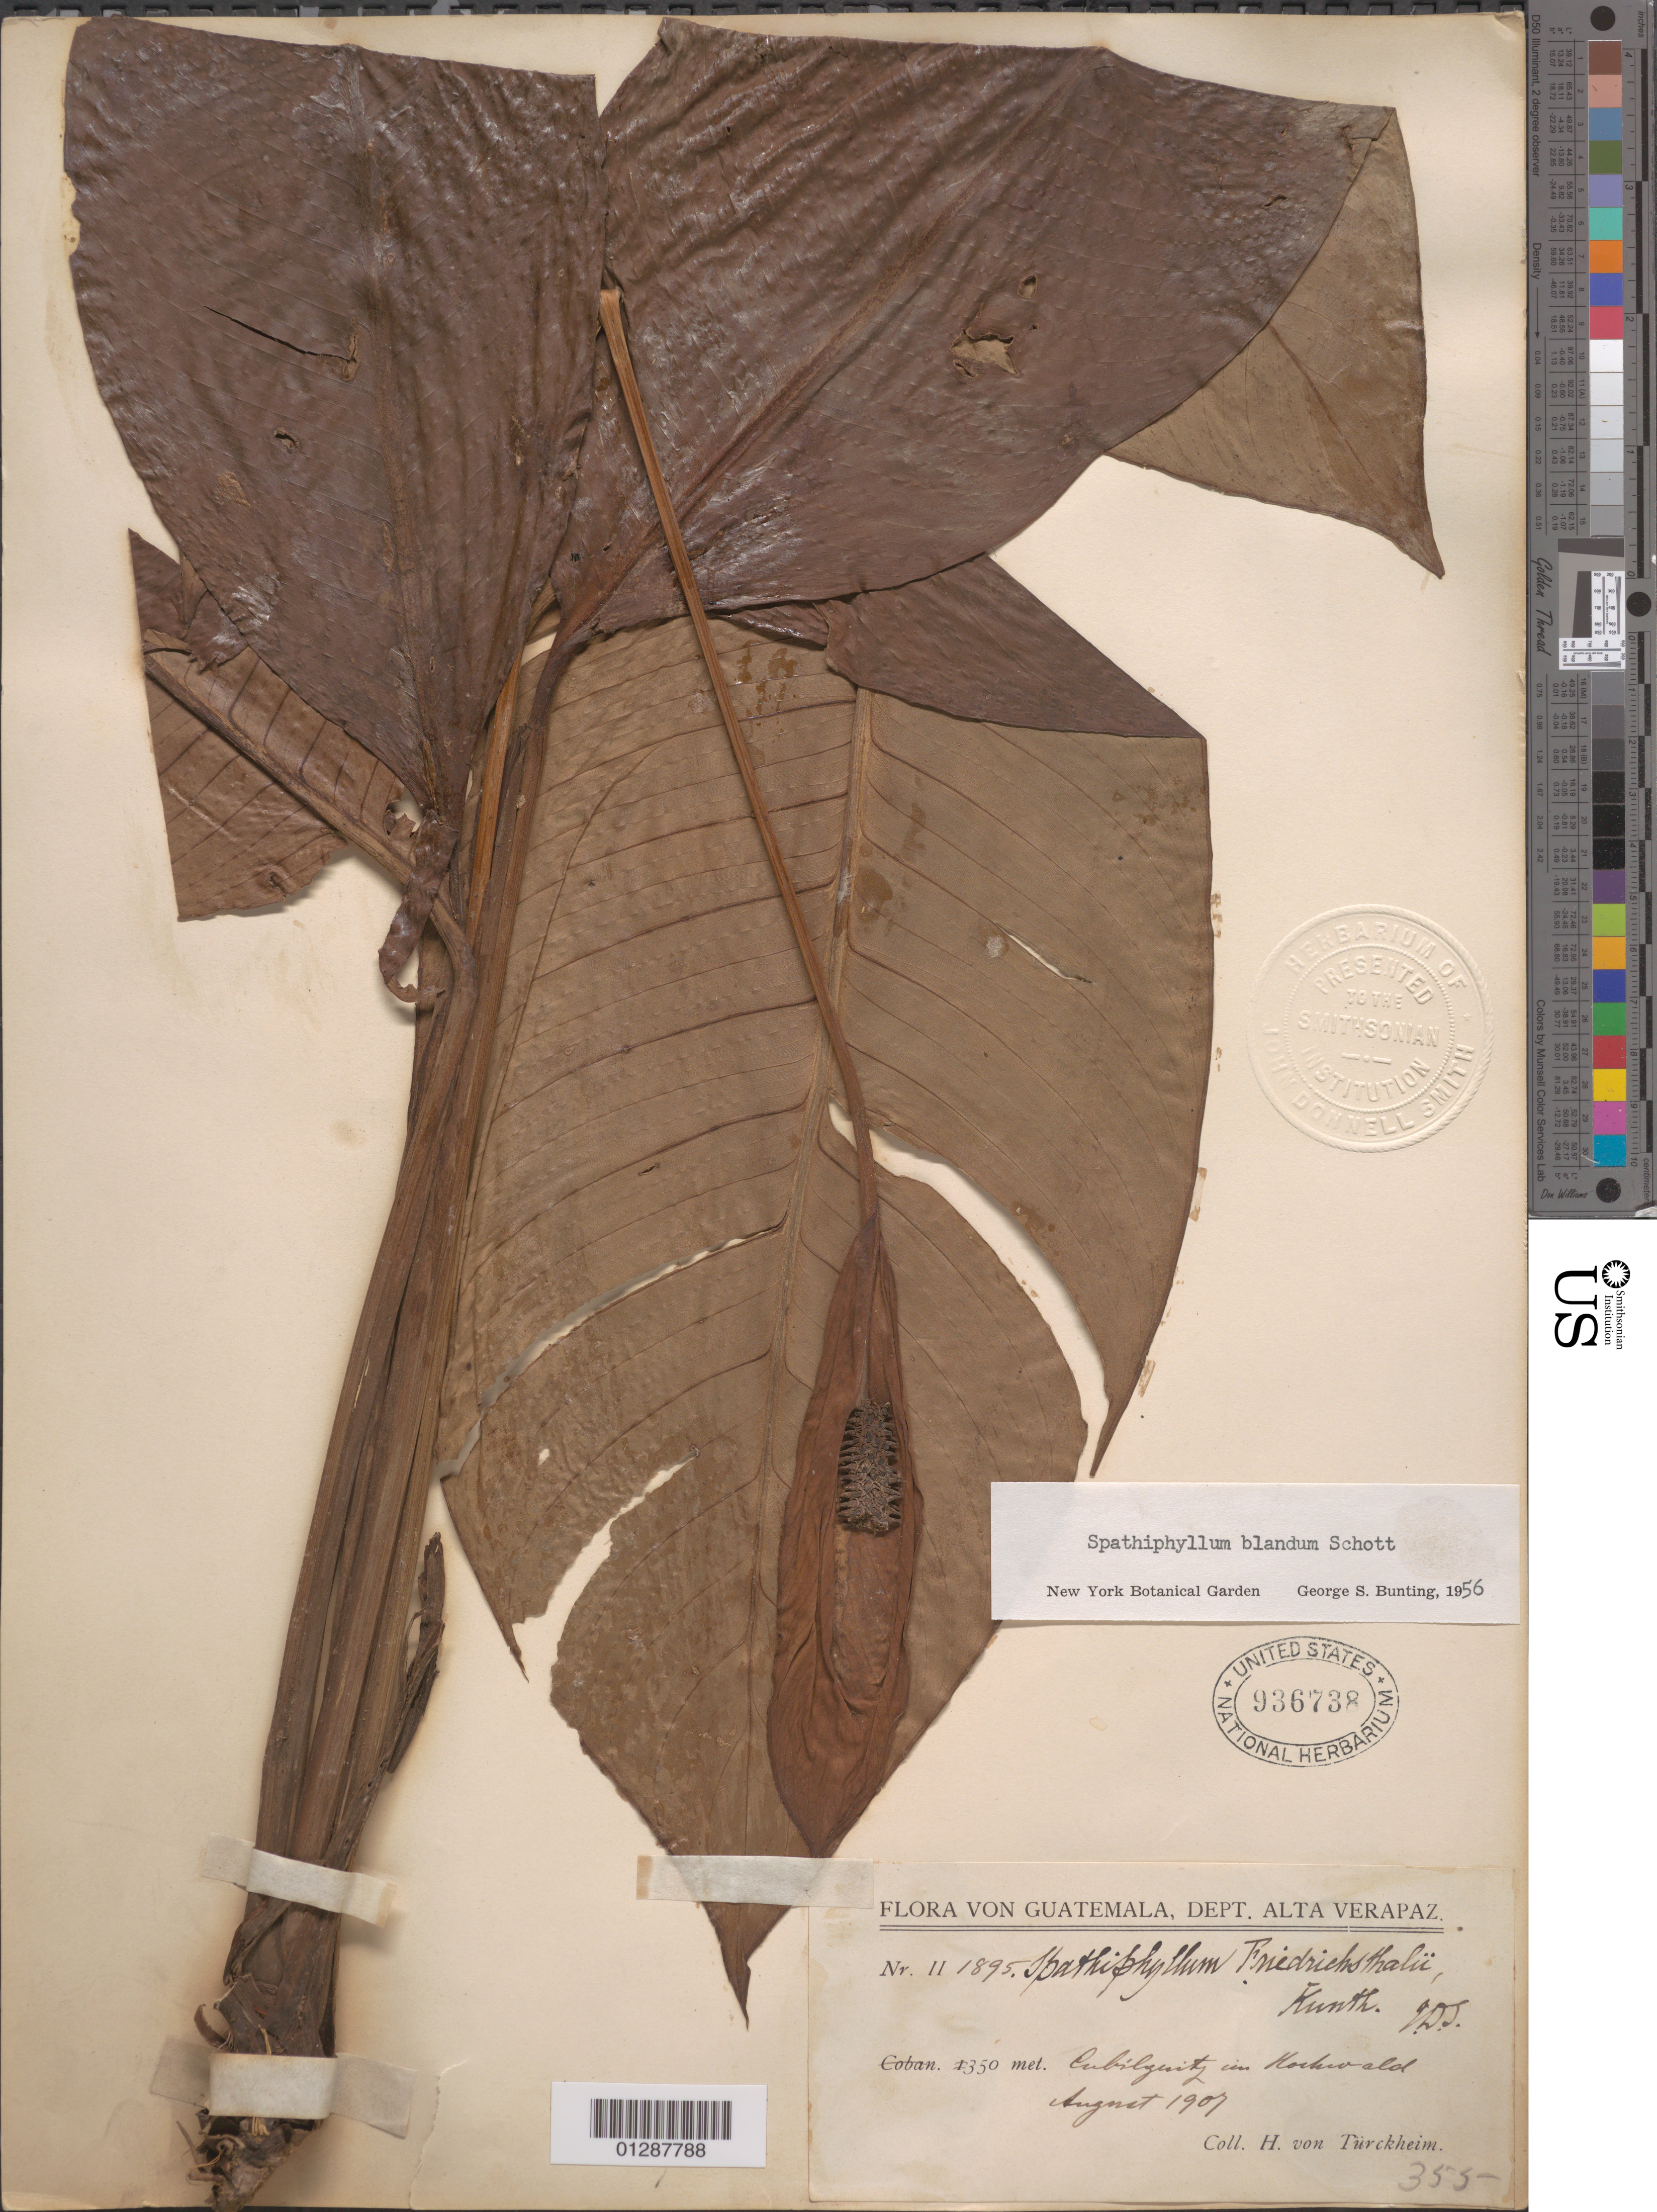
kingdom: Plantae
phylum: Tracheophyta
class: Liliopsida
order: Alismatales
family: Araceae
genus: Spathiphyllum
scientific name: Spathiphyllum blandum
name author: Schott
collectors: H. von Türckheim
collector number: II 1895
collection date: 1907-08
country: Guatemala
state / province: Alta Verapaz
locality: Dept. Alta Verapaz. Cubilquitz in Hochwald.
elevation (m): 350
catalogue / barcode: US 936738